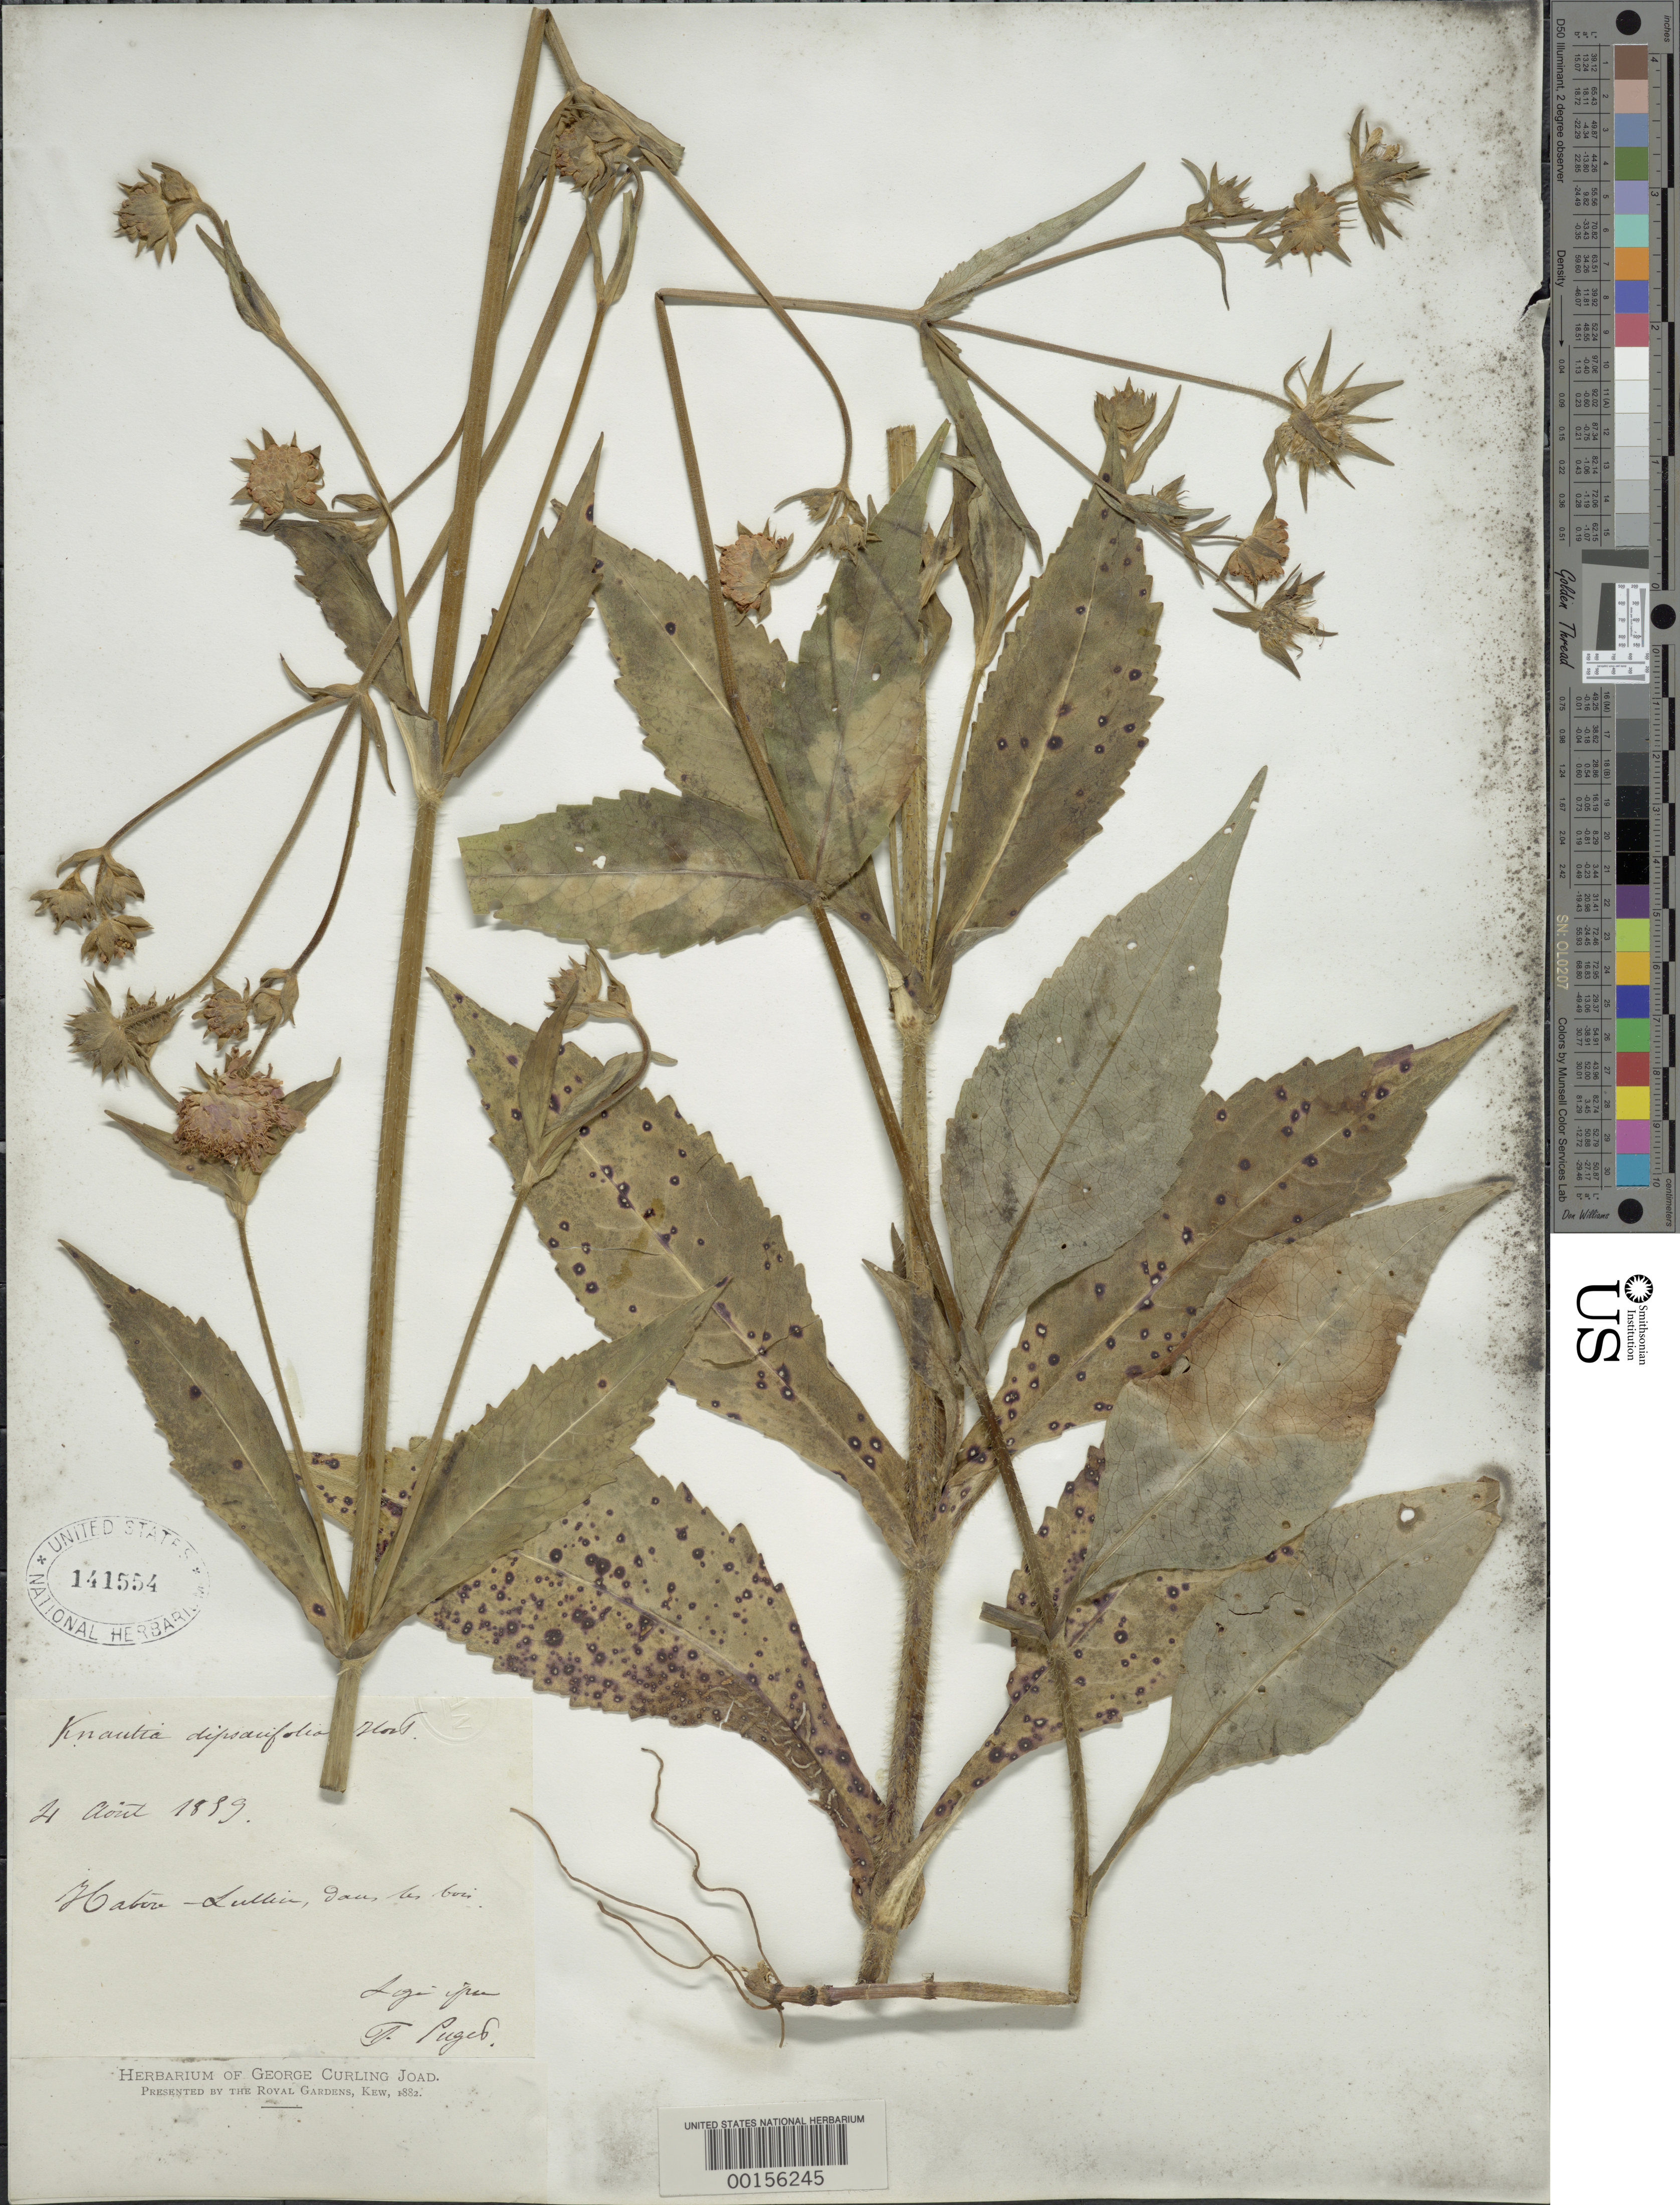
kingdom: Plantae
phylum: Tracheophyta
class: Magnoliopsida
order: Dipsacales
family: Caprifoliaceae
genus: Knautia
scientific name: Knautia dipsacifolia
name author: (Host) Kreutzer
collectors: -. Puget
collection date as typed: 04 Aug 1889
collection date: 1889-08-04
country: France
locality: Haboie-Lullein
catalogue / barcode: US 141554